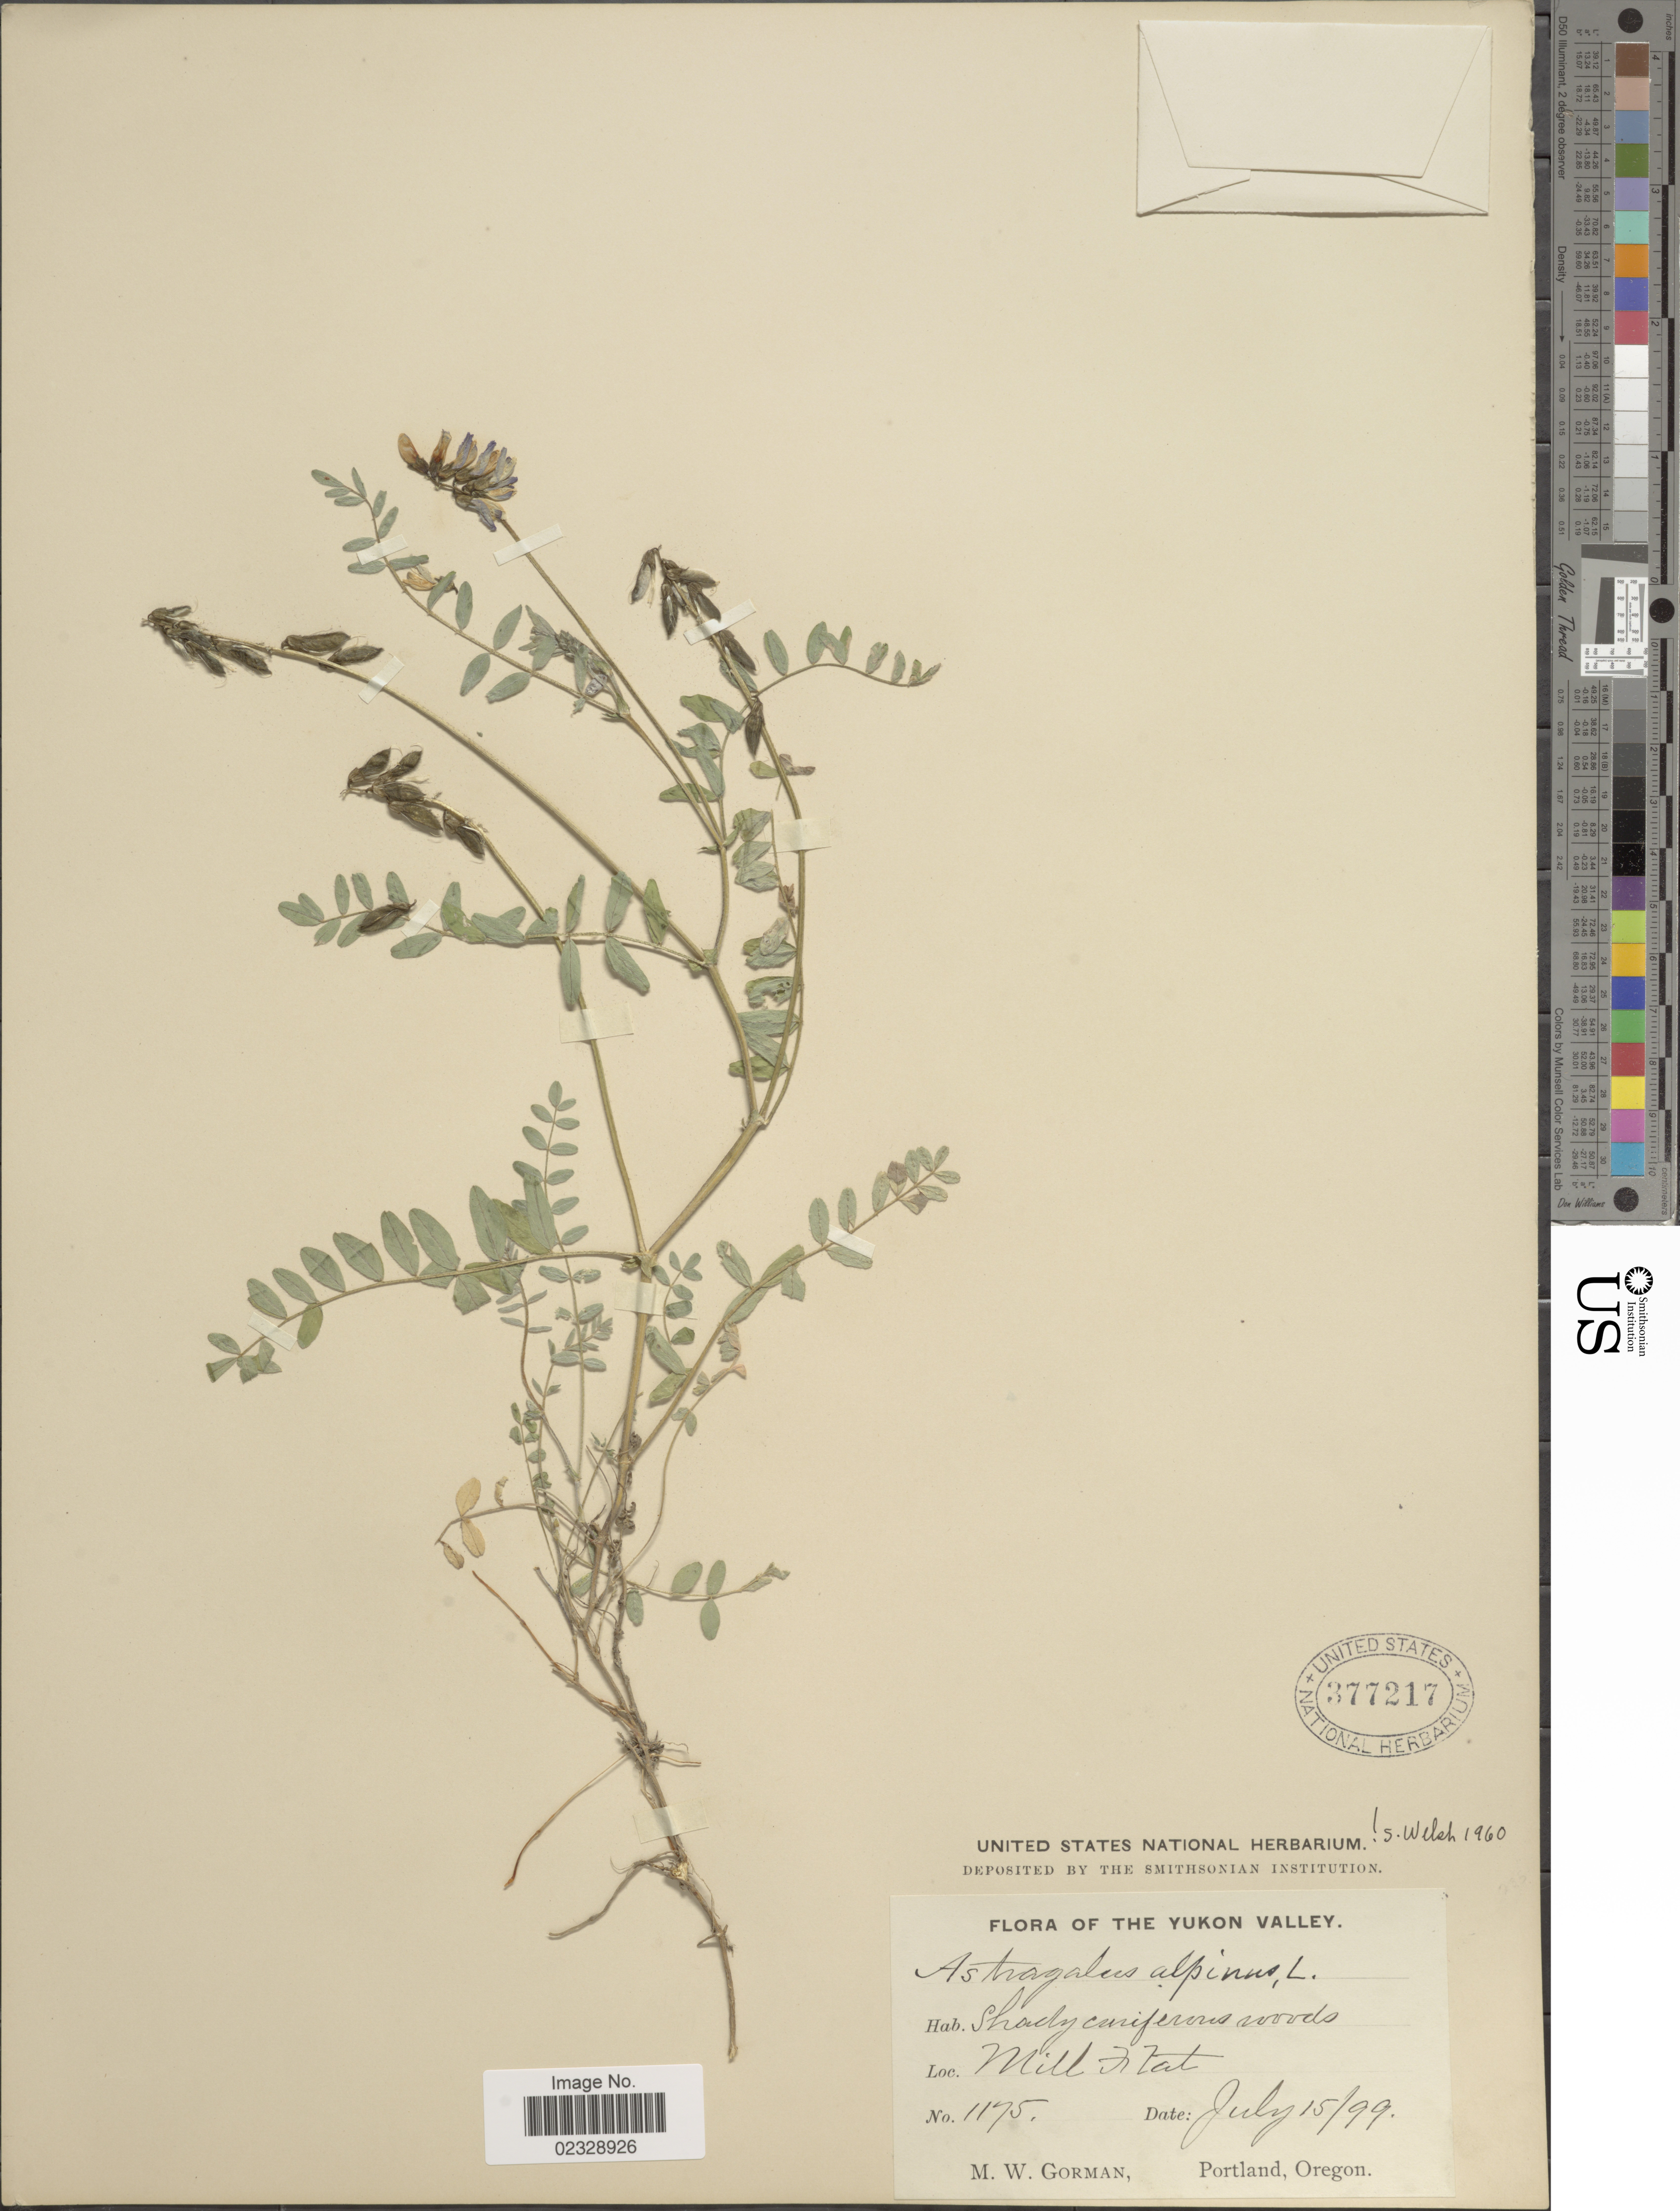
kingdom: Plantae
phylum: Tracheophyta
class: Magnoliopsida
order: Fabales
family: Fabaceae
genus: Astragalus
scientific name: Astragalus alpinus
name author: L.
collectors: M. W. Gorman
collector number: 1175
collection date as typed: Transcribed d/m/y: 15/7/99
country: Canada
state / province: Yukon Territory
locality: The Yukon Valley, Mill Flat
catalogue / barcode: US 377217